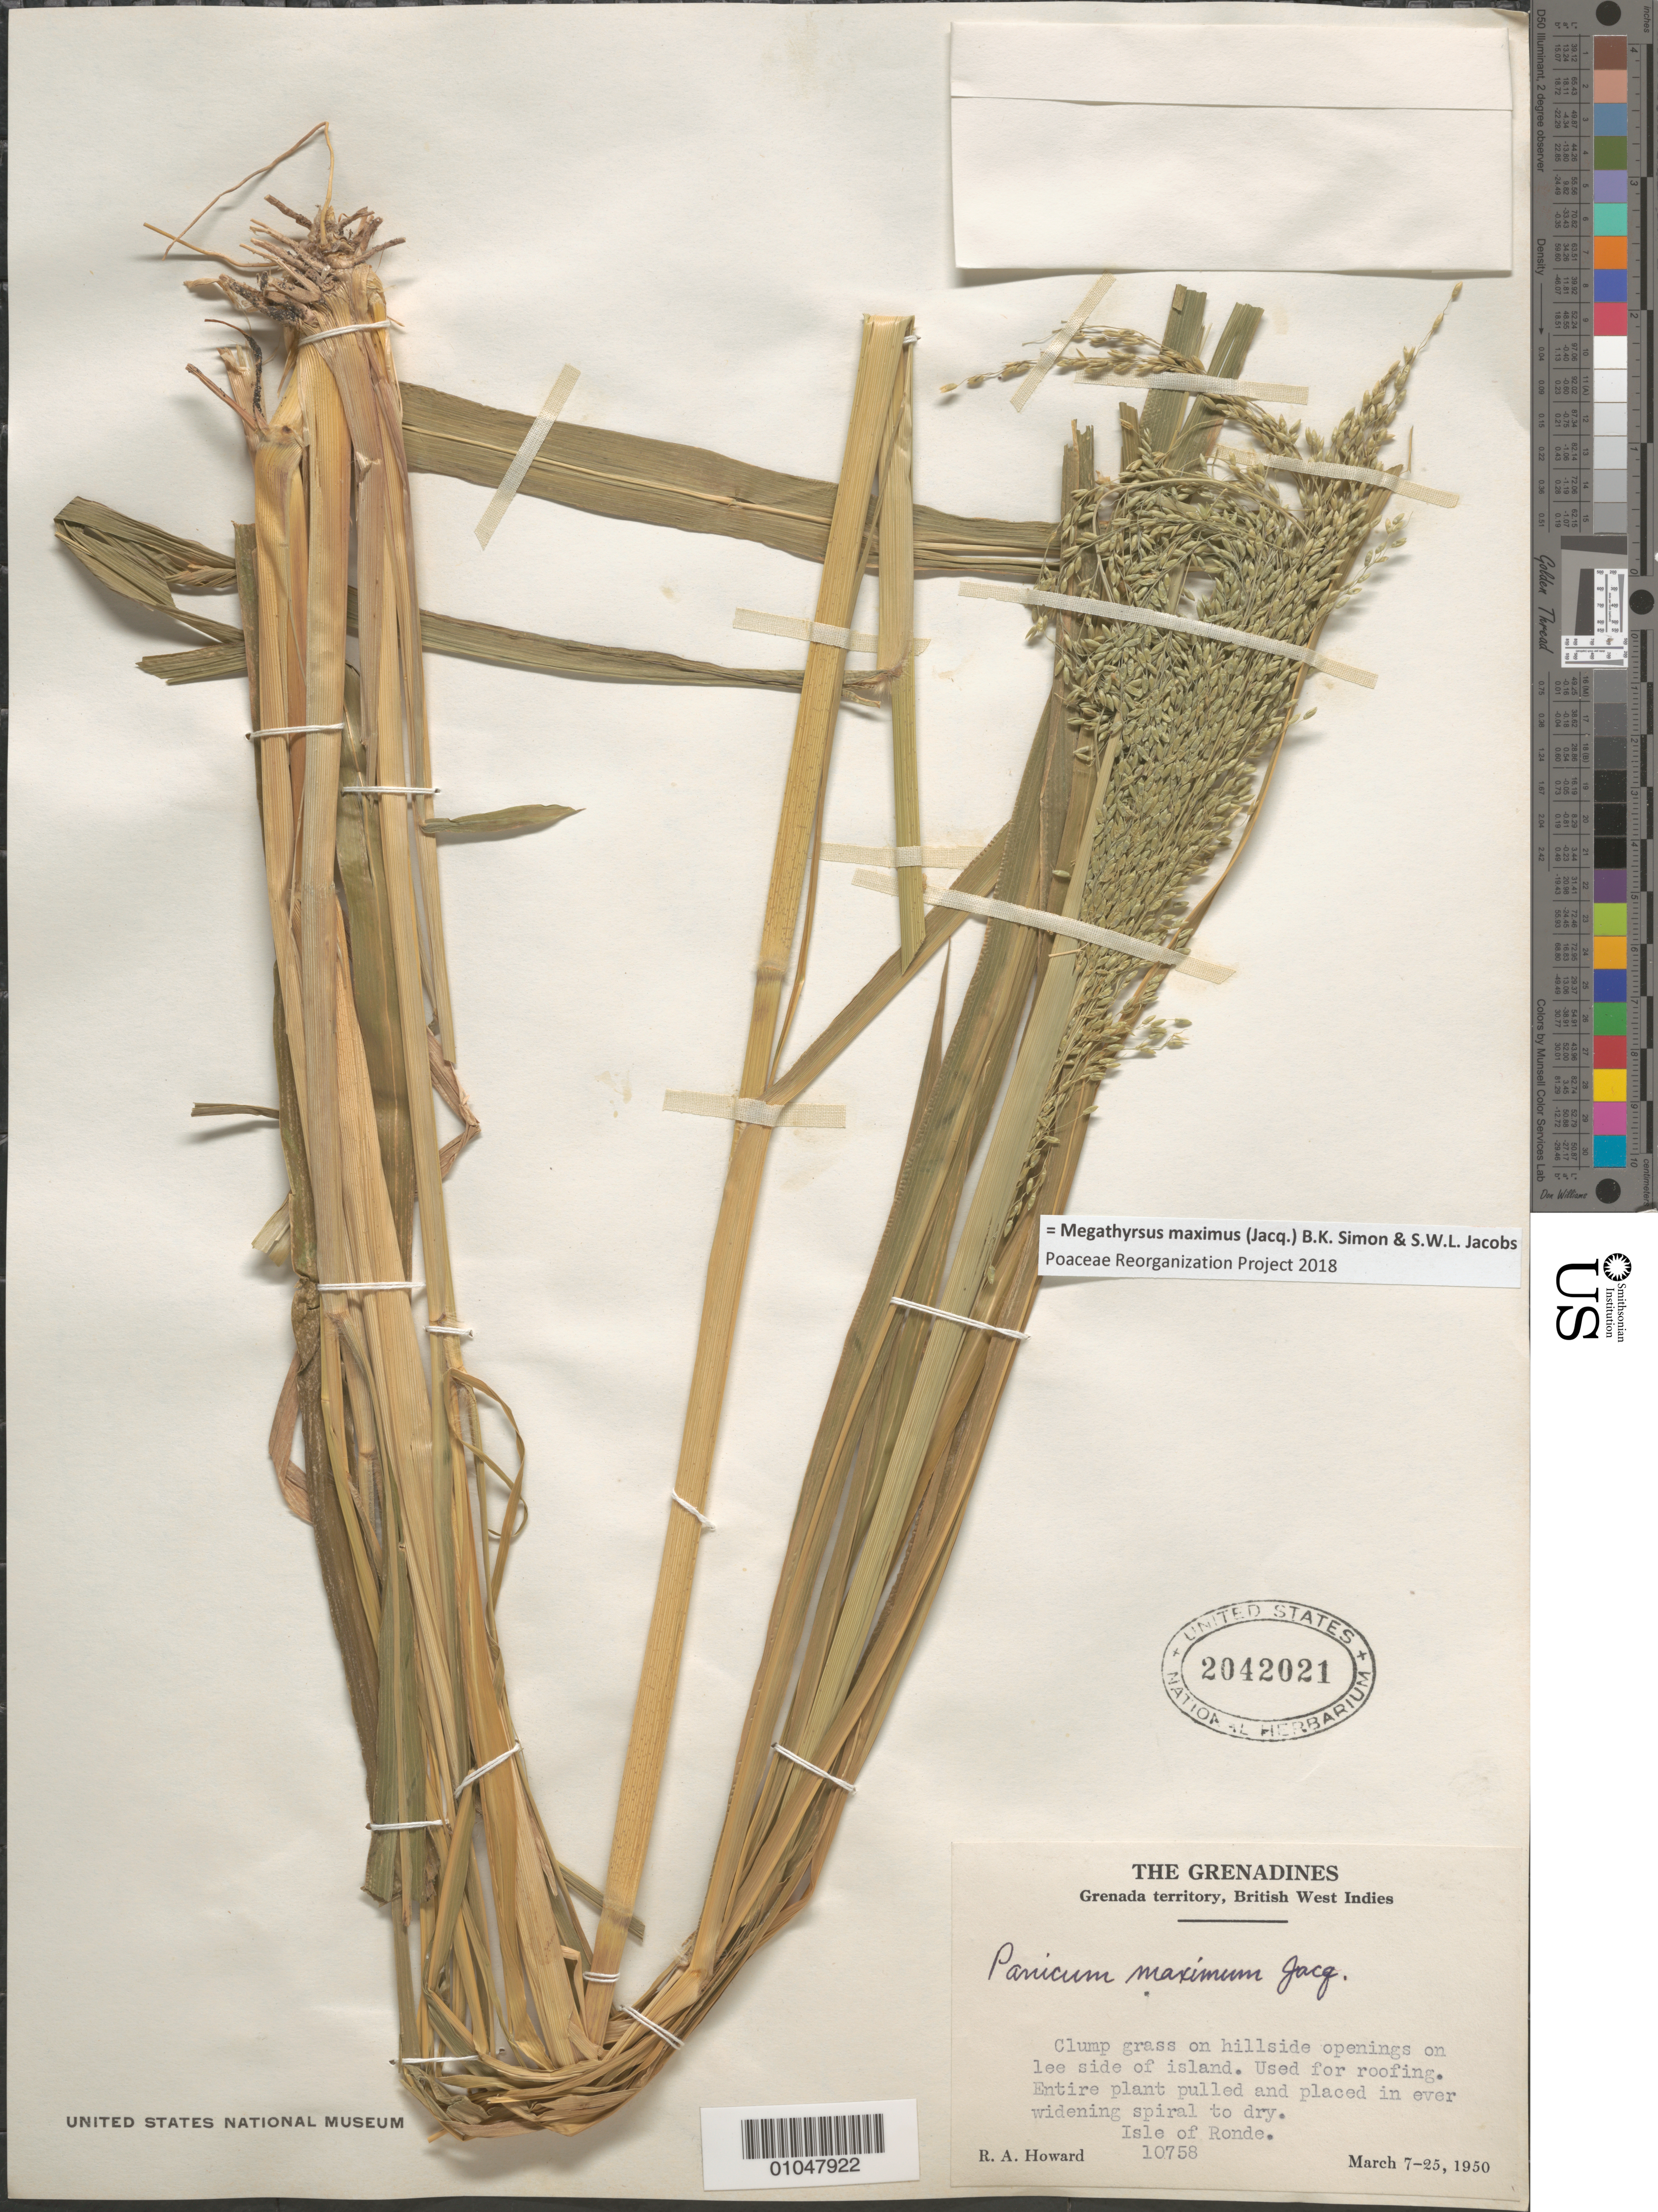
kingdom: Plantae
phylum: Tracheophyta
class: Liliopsida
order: Poales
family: Poaceae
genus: Panicum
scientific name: Panicum maximum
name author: Jacq.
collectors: R. A. Howard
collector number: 10758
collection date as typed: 07 Mar 1950 to 25 Mar 1950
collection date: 1950-03-07/1950-03-25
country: St. Vincent - Grenadines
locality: Isle of Ronde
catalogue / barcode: US 2042021